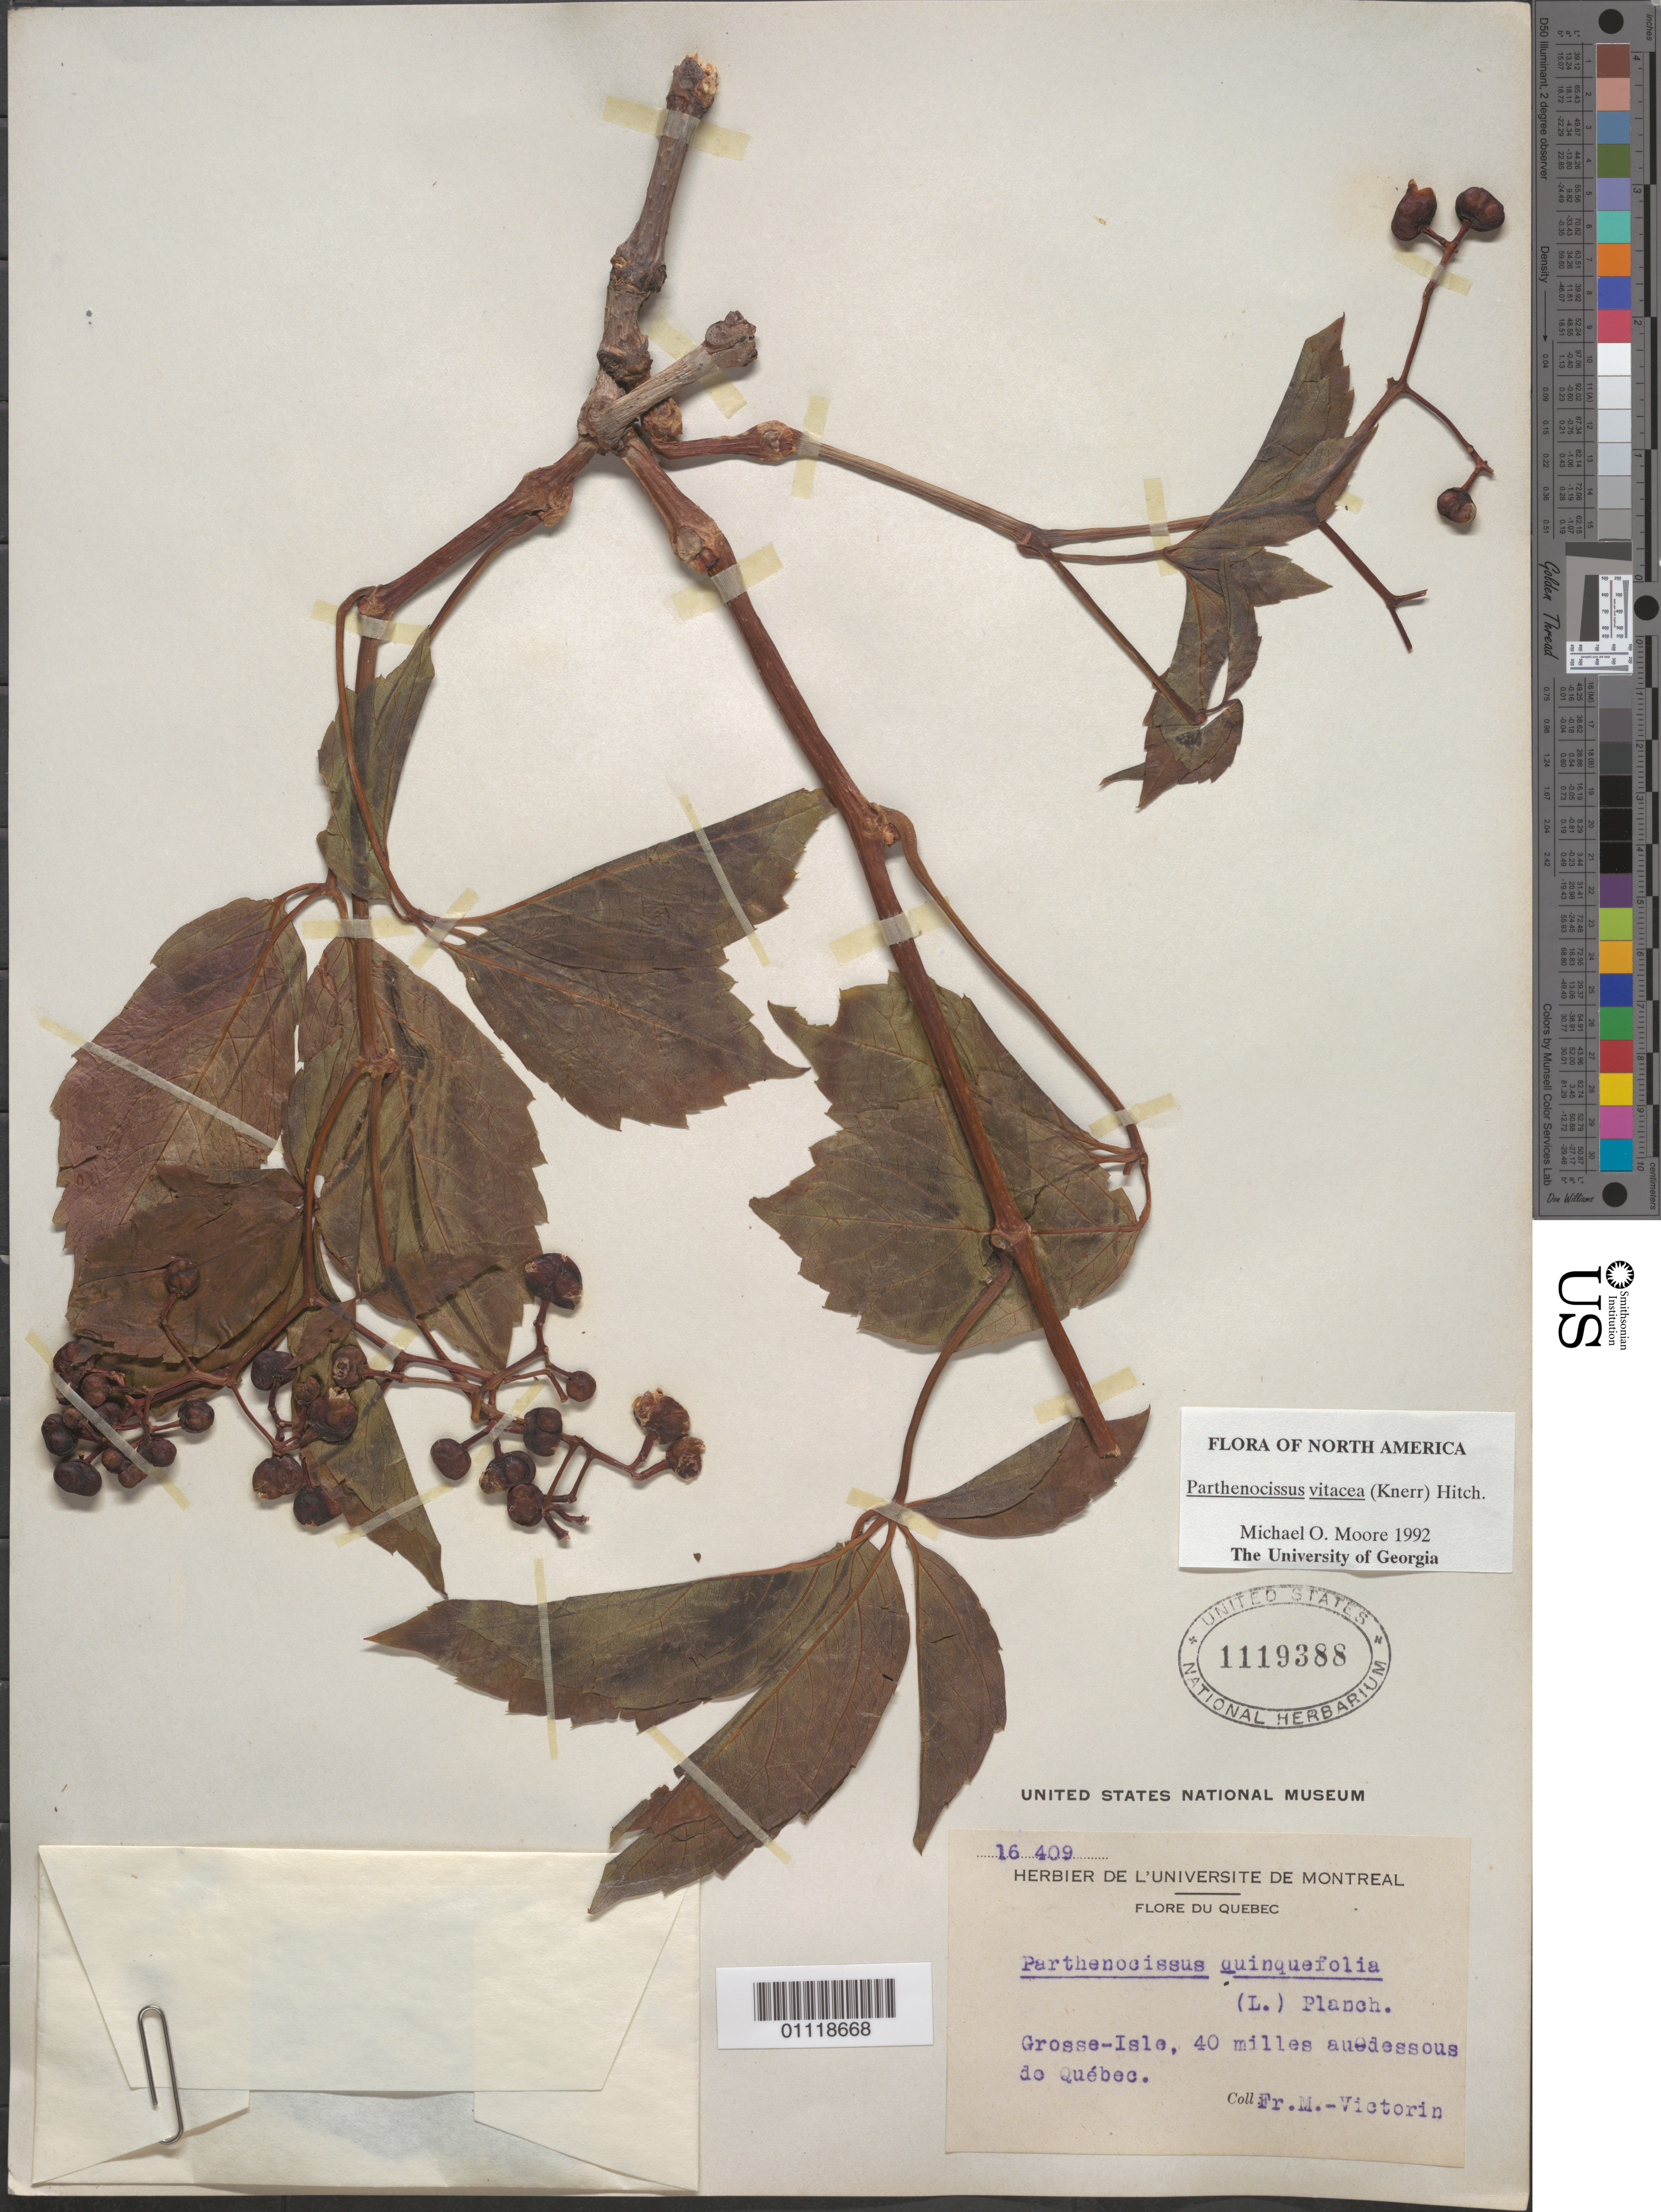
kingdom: Plantae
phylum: Tracheophyta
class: Magnoliopsida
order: Vitales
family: Vitaceae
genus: Parthenocissus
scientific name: Parthenocissus vitacea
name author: (Knerr) Hitchc.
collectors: F. Victorin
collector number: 16409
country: Canada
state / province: Quebec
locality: Grosse Isle.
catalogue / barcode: US 1119388